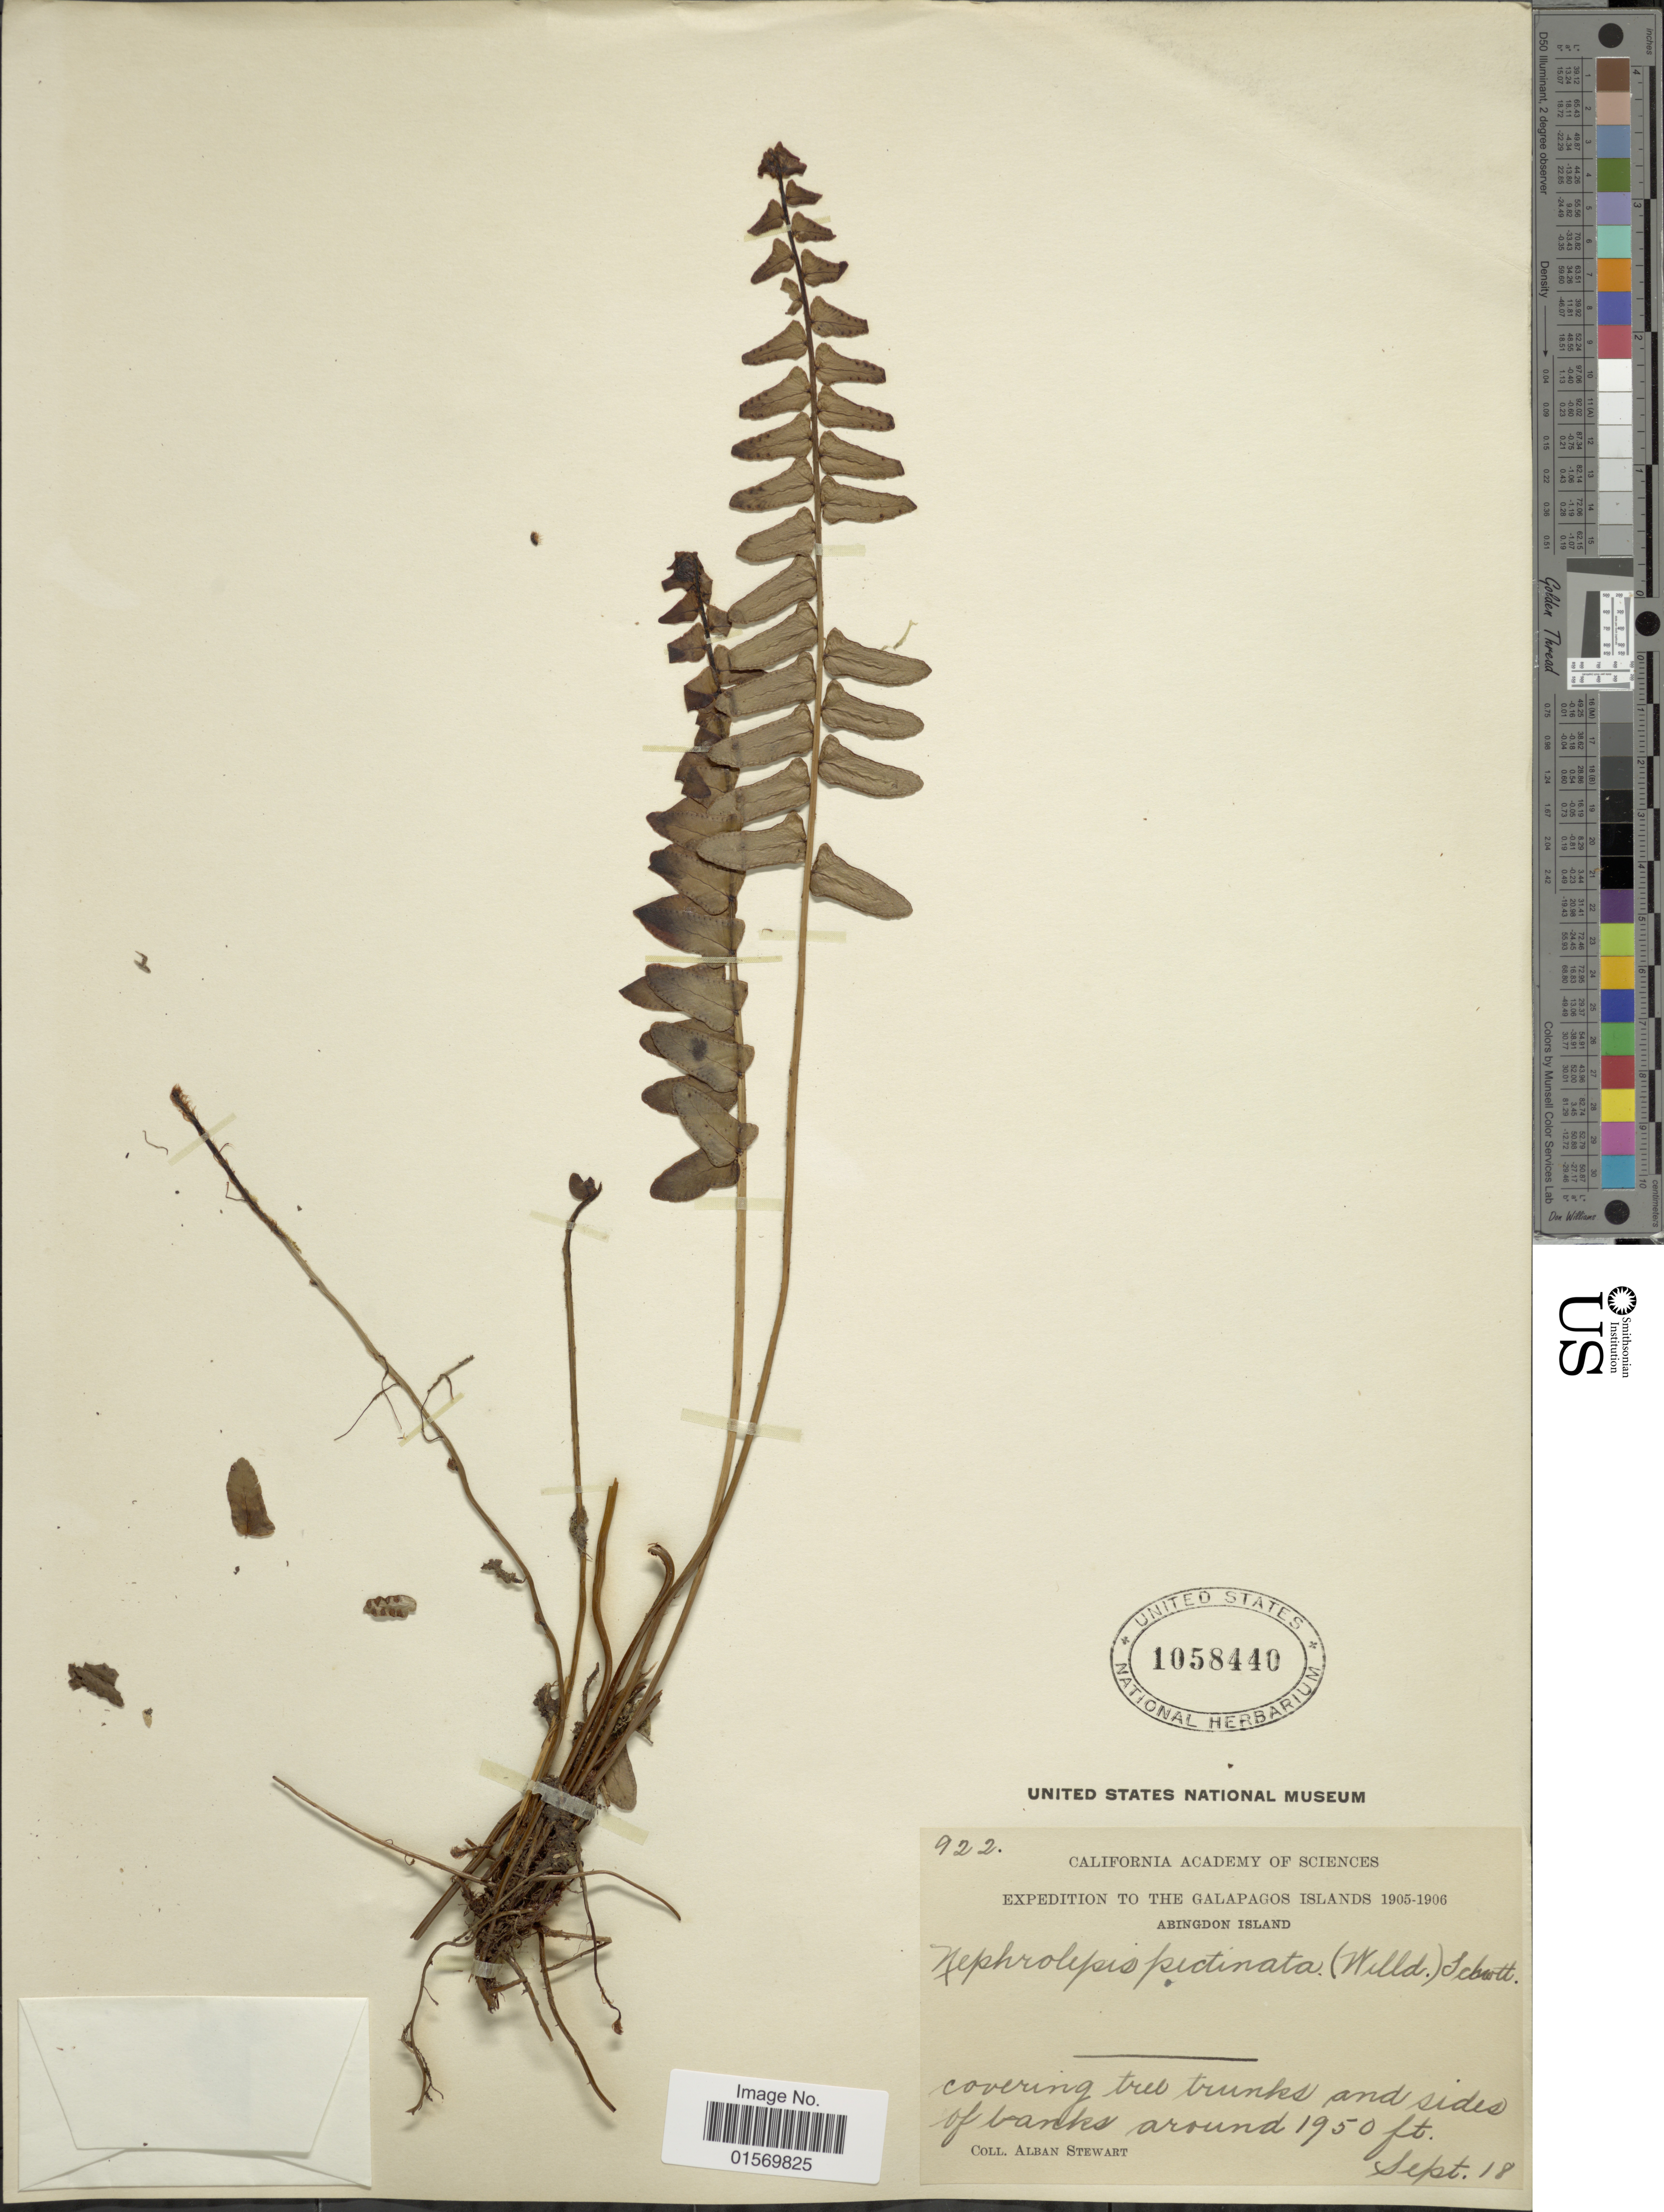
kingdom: Plantae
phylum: Tracheophyta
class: Polypodiopsida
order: Polypodiales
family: Nephrolepidaceae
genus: Nephrolepis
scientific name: Nephrolepis pectinata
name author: (Willd.) Schott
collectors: A. Stewart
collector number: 922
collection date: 1905-09-18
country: Ecuador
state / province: Colón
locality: Galapagos Islands, Abingdon Island.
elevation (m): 594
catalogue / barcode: US 1058440